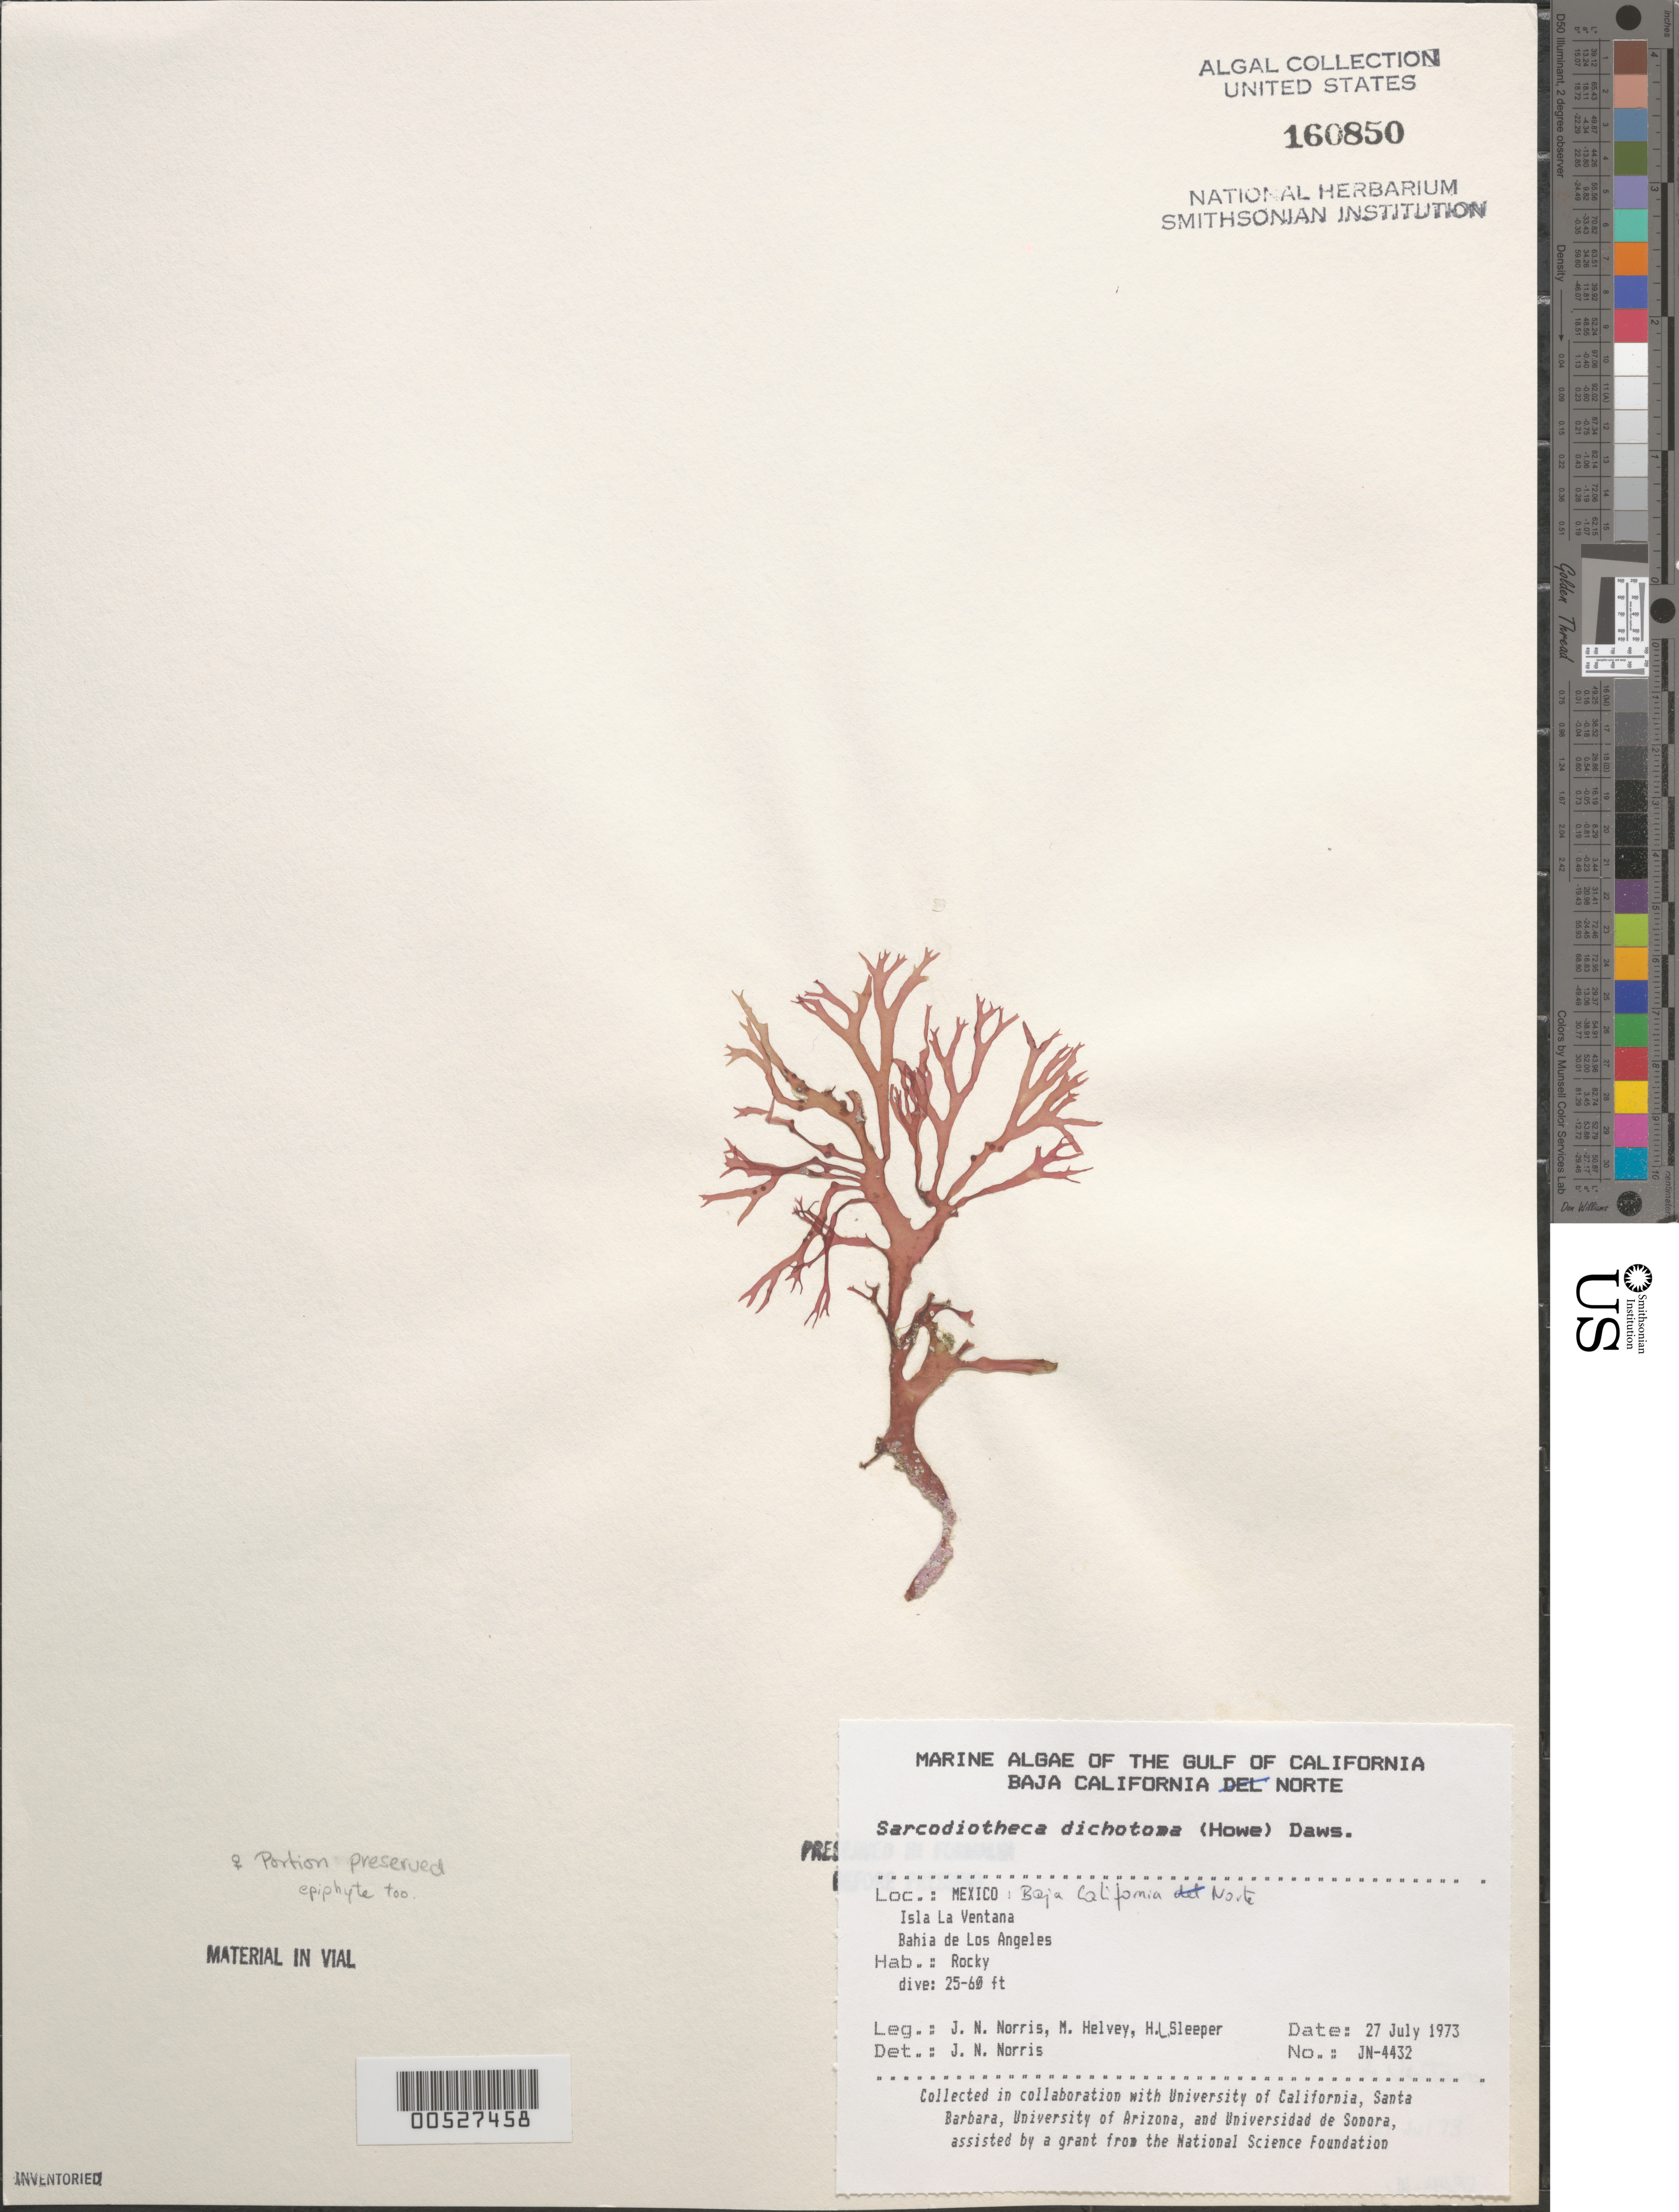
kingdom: Plantae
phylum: Rhodophyta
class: Florideophyceae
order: Gigartinales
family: Solieriaceae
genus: Sarcodiotheca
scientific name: Sarcodiotheca dichotoma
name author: (M. Howe) E.Y. Dawson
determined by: Norris, James N.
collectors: J. N. Norris, M. Helvey & H. Sleeper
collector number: JN-4432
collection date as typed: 27 Jul 1973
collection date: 1973-07-27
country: Mexico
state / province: Baja California Norte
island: Isla la Ventana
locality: Bahia de Los Angeles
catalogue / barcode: US 160850